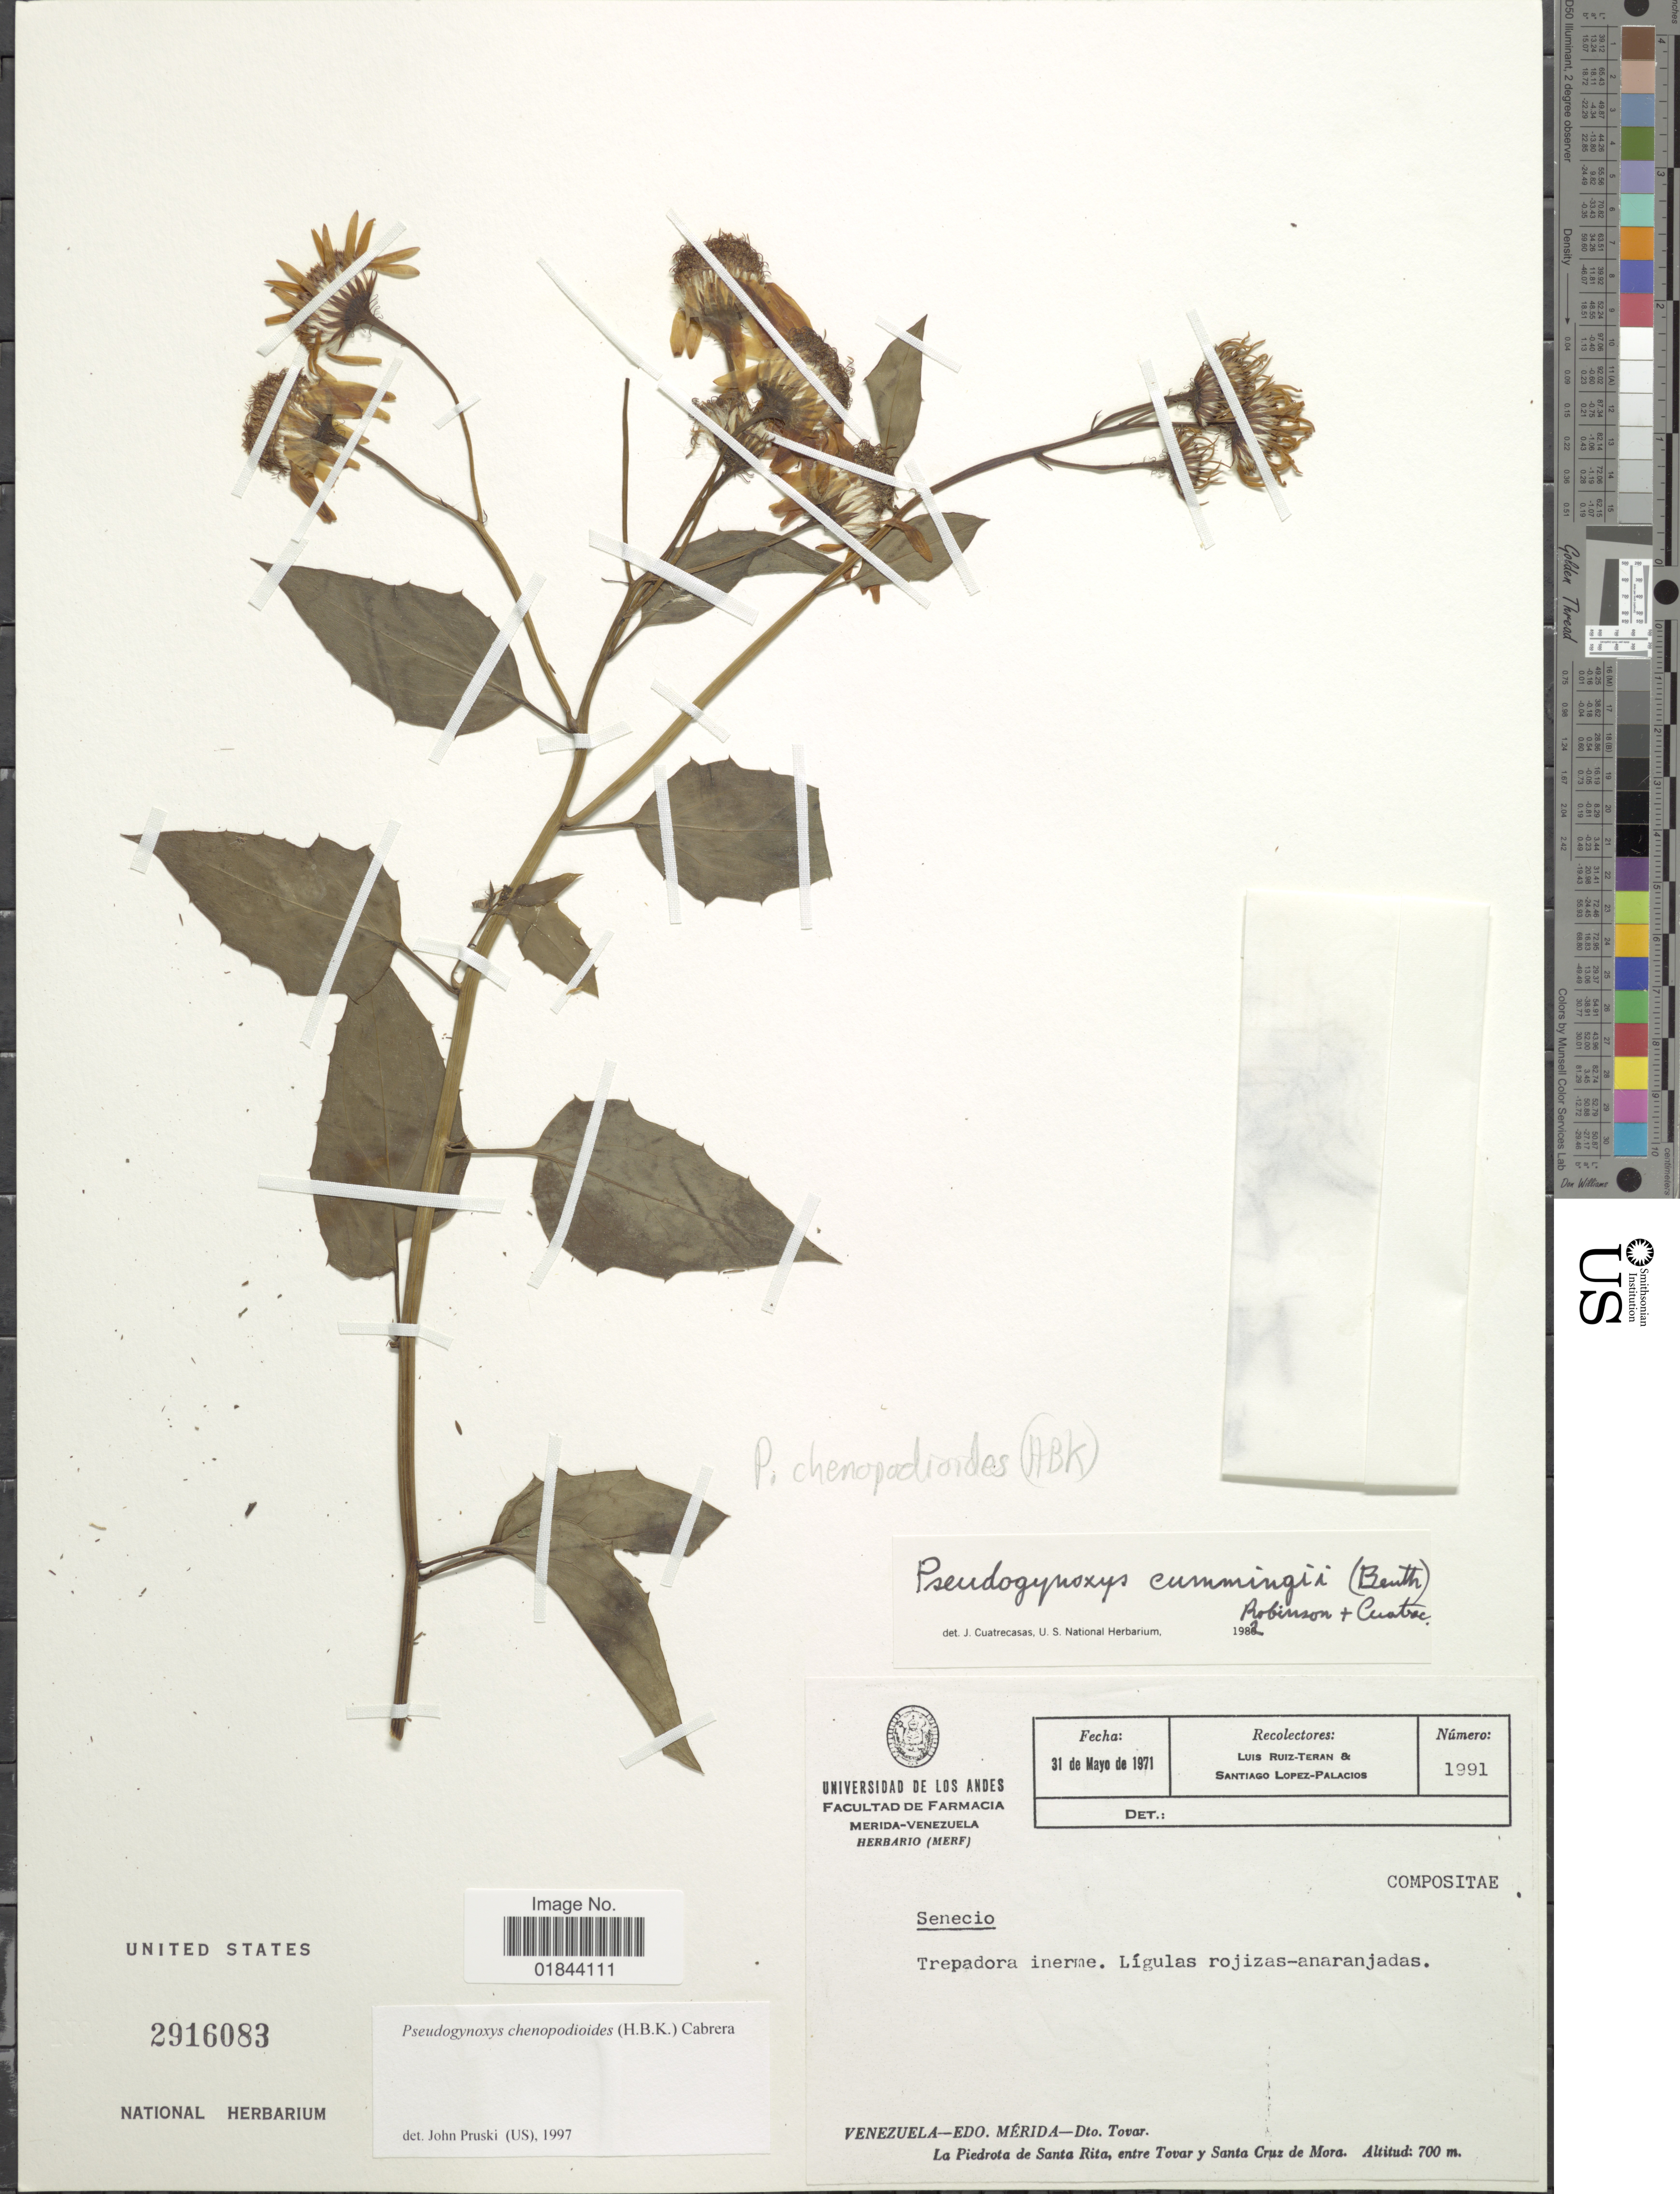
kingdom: Plantae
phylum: Tracheophyta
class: Magnoliopsida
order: Asterales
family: Asteraceae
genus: Pseudogynoxys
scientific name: Pseudogynoxys chenopodioides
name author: (Kunth) Cabrera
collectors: L. Teran & S. López-Palacios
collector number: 1991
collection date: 1971-05-31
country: Venezuela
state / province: Mérida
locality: Dto Tovar. La Piedrota de Santa Rita, entre Tovar y Santa Cruz de Mora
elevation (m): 700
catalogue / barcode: US 2916083